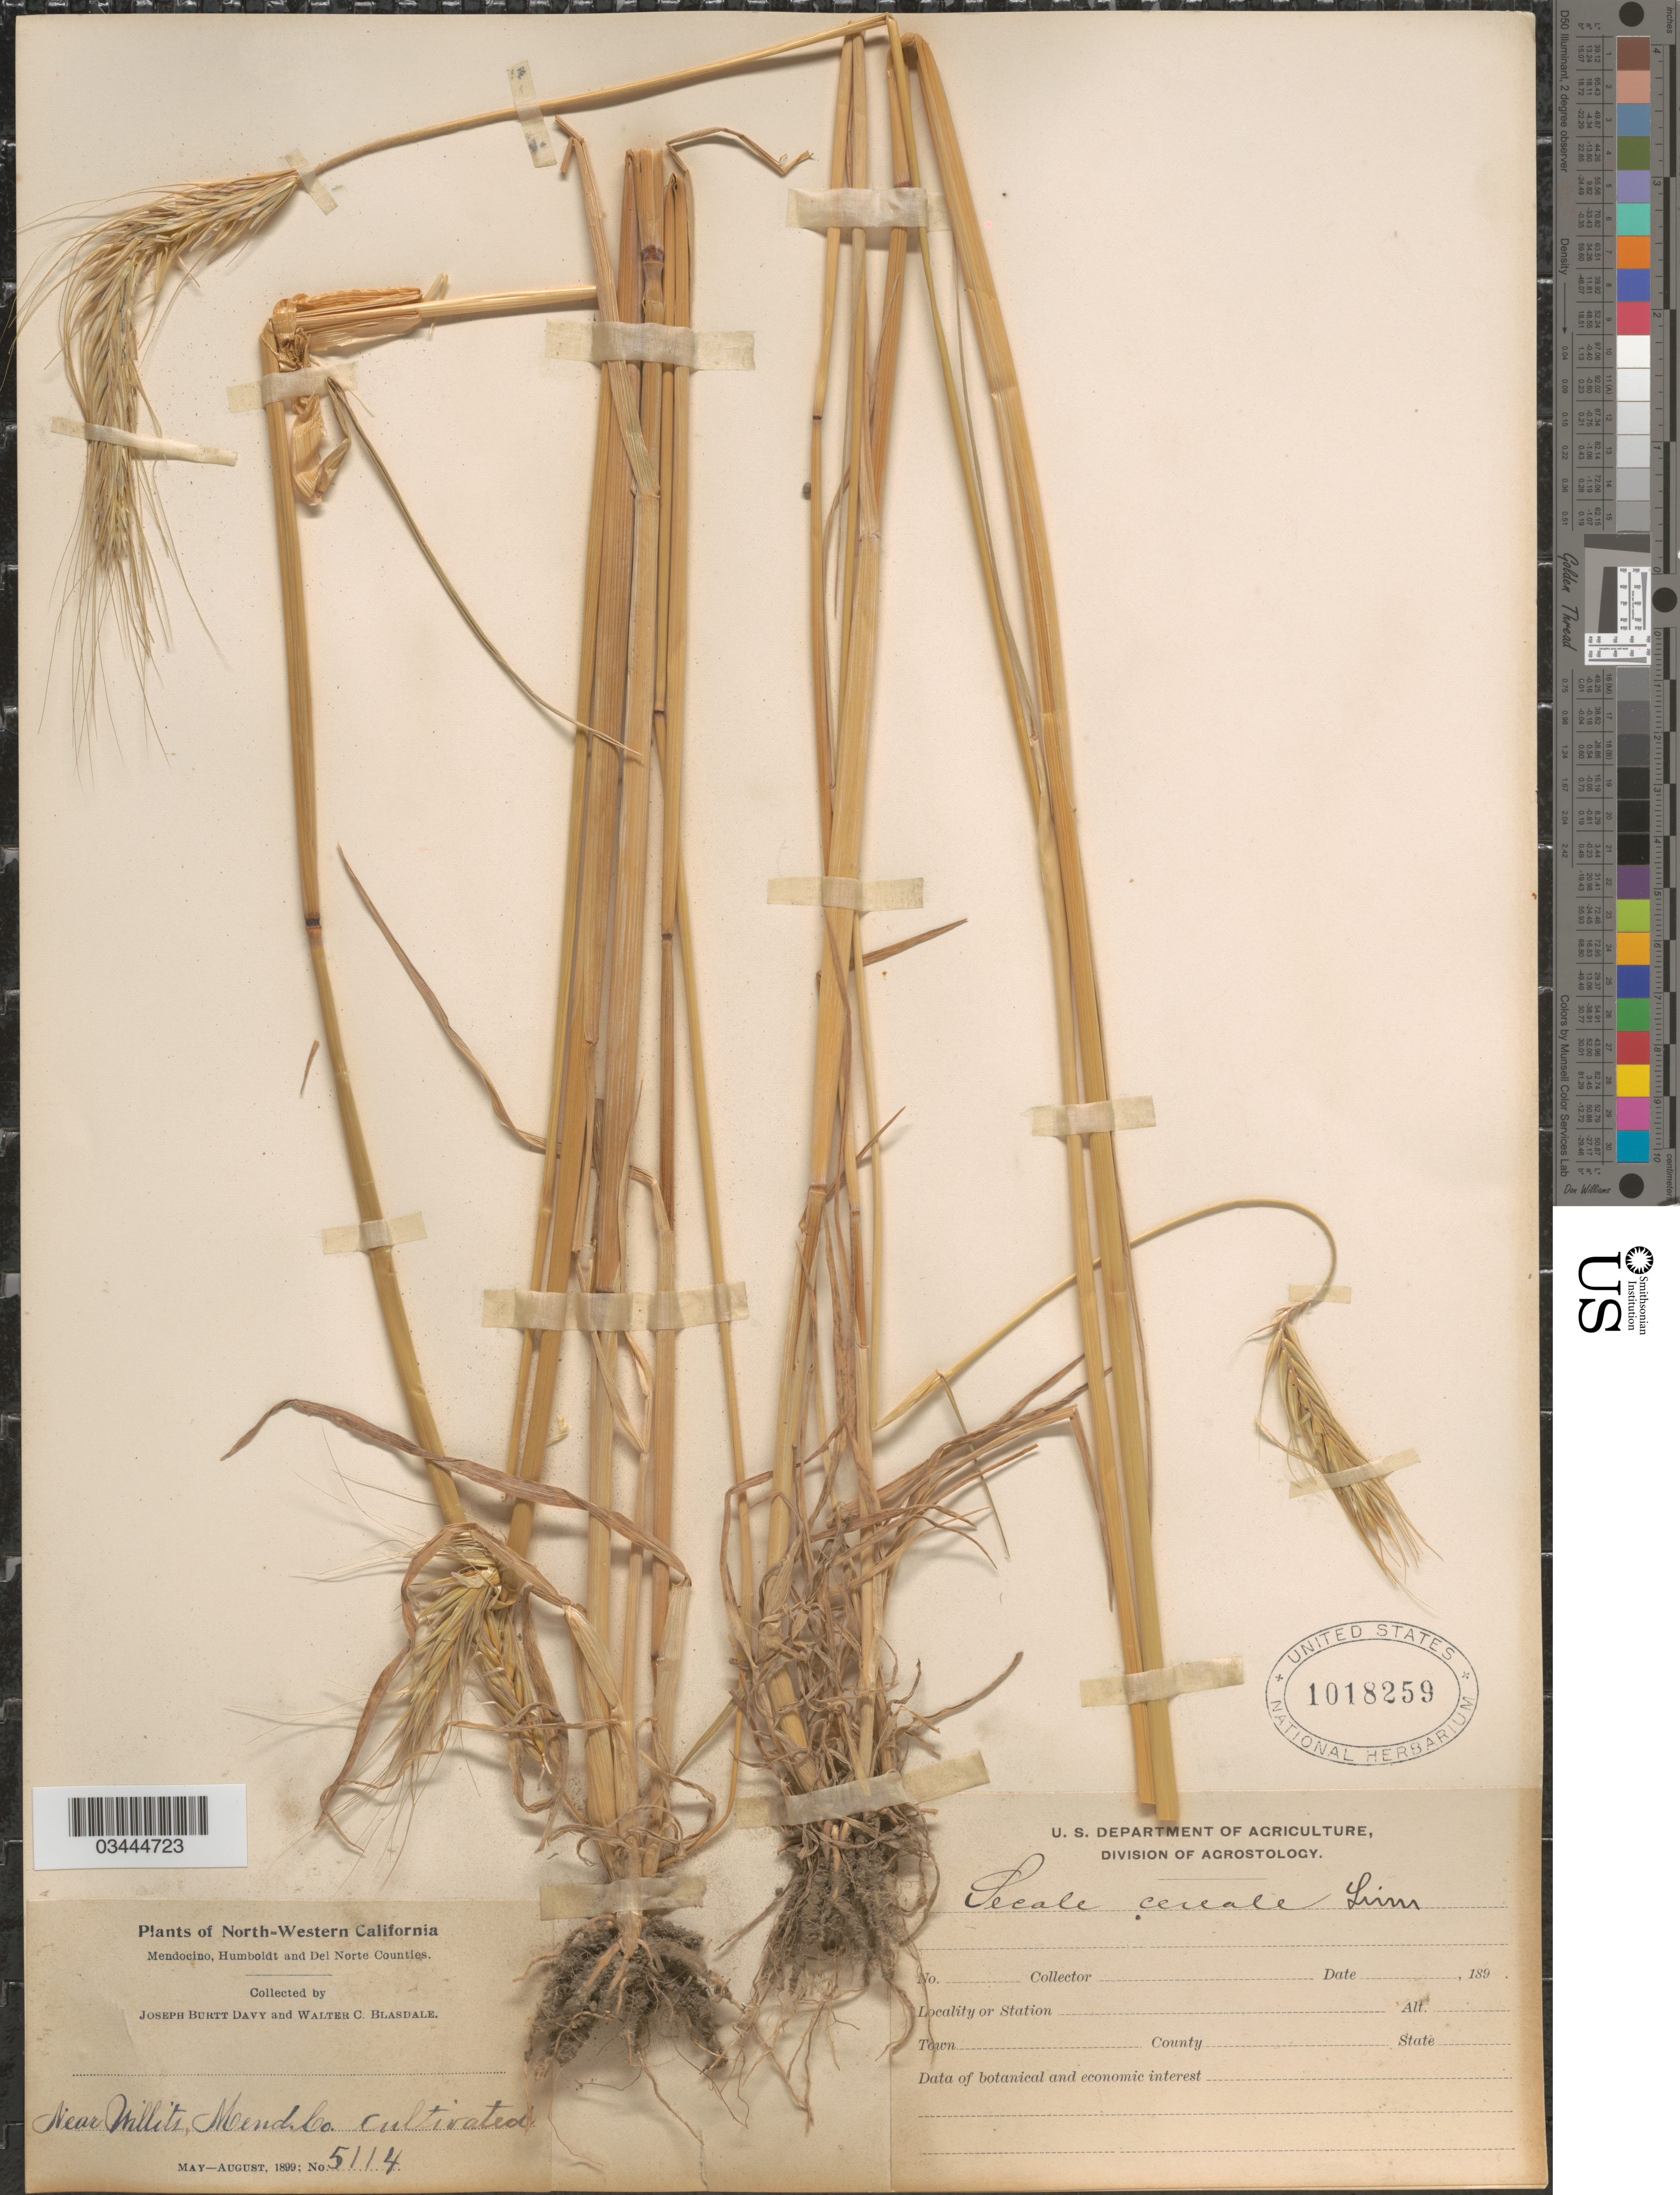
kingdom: Plantae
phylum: Tracheophyta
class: Liliopsida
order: Poales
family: Poaceae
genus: Secale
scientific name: Secale cereale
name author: L.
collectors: J. Burtt Davy & W. Blasdale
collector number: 5114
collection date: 1899-05/1899-08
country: United States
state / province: California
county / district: Mendocino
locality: North-Western California. Near Millits, Mendocino Co. Cultivated.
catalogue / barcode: US 1018259